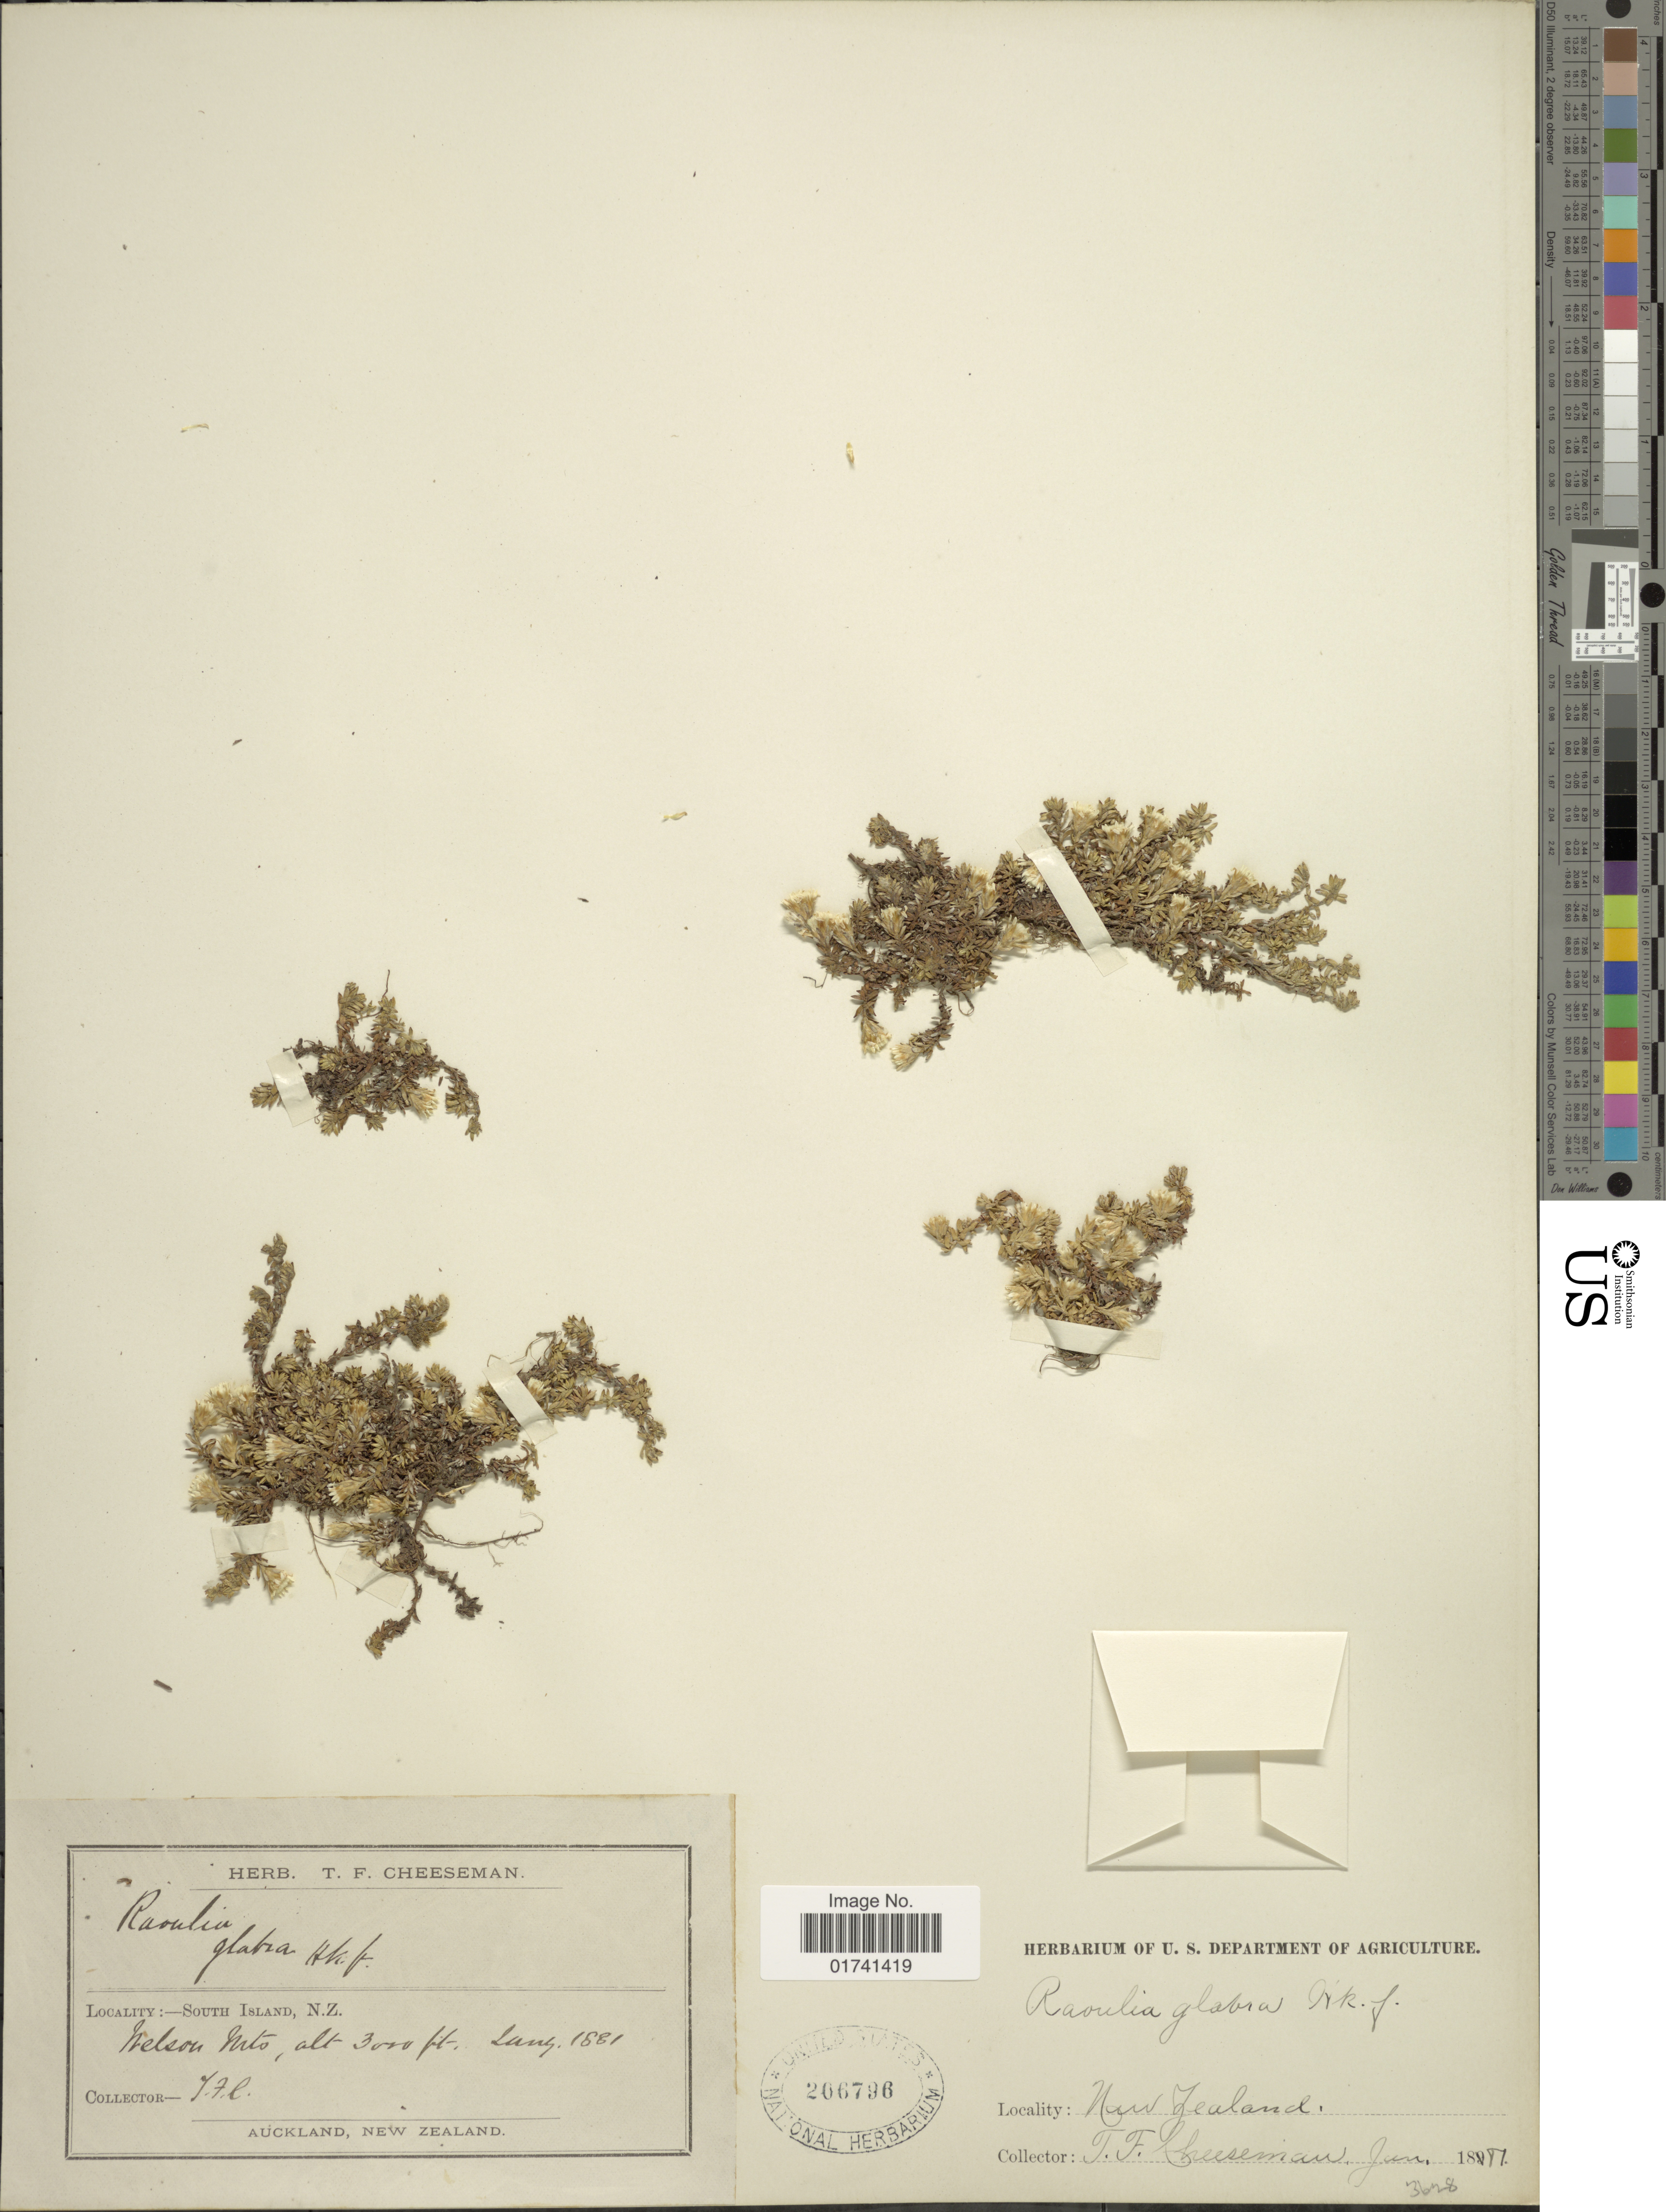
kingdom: Plantae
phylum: Tracheophyta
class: Magnoliopsida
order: Asterales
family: Asteraceae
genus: Raoulia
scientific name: Raoulia glabra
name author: Hook. f.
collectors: T. F. Cheeseman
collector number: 3628*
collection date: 1881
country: New Zealand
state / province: Nelson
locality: South Island, Nelson Mts.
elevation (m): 914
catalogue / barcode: US 266796